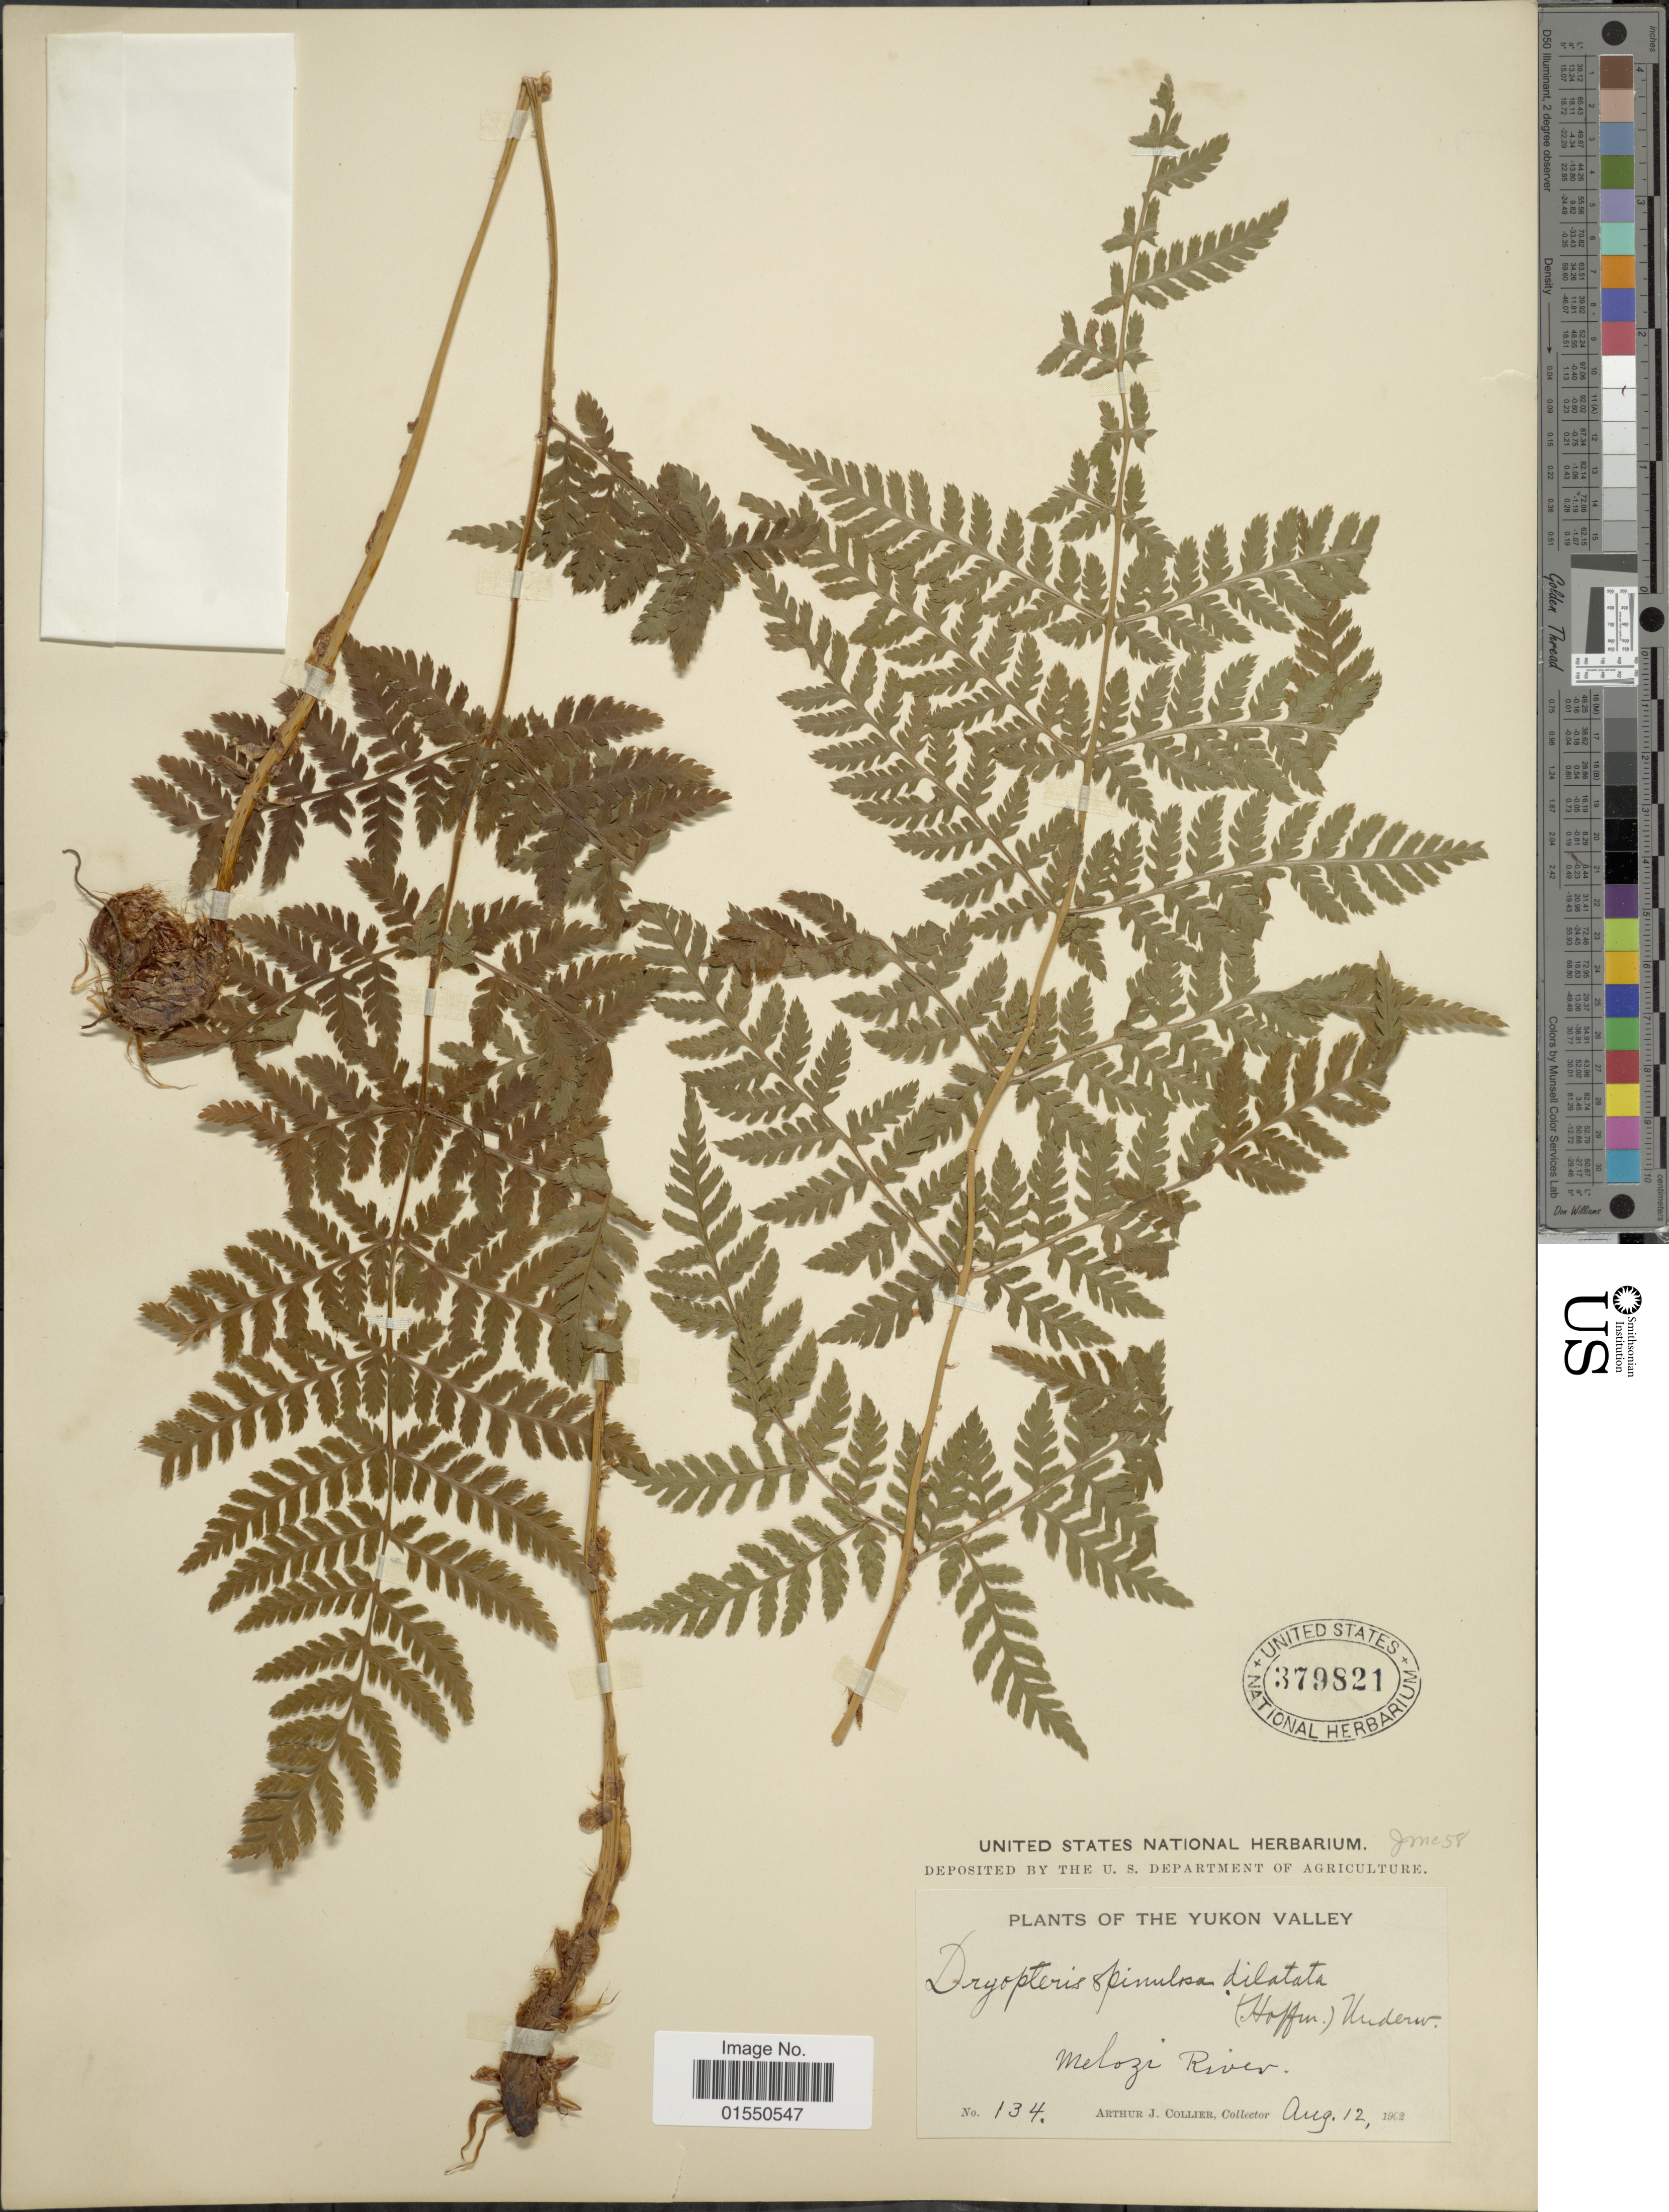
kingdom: Plantae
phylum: Tracheophyta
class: Polypodiopsida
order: Polypodiales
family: Dryopteridaceae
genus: Dryopteris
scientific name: Dryopteris expansa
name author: (C. Presl) Fraser-Jenk. & Jermy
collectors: A. Collier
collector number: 134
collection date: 1902-08-12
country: Canada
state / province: Yukon Territory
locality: Yukon Valley, Melozi River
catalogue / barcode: US 379821